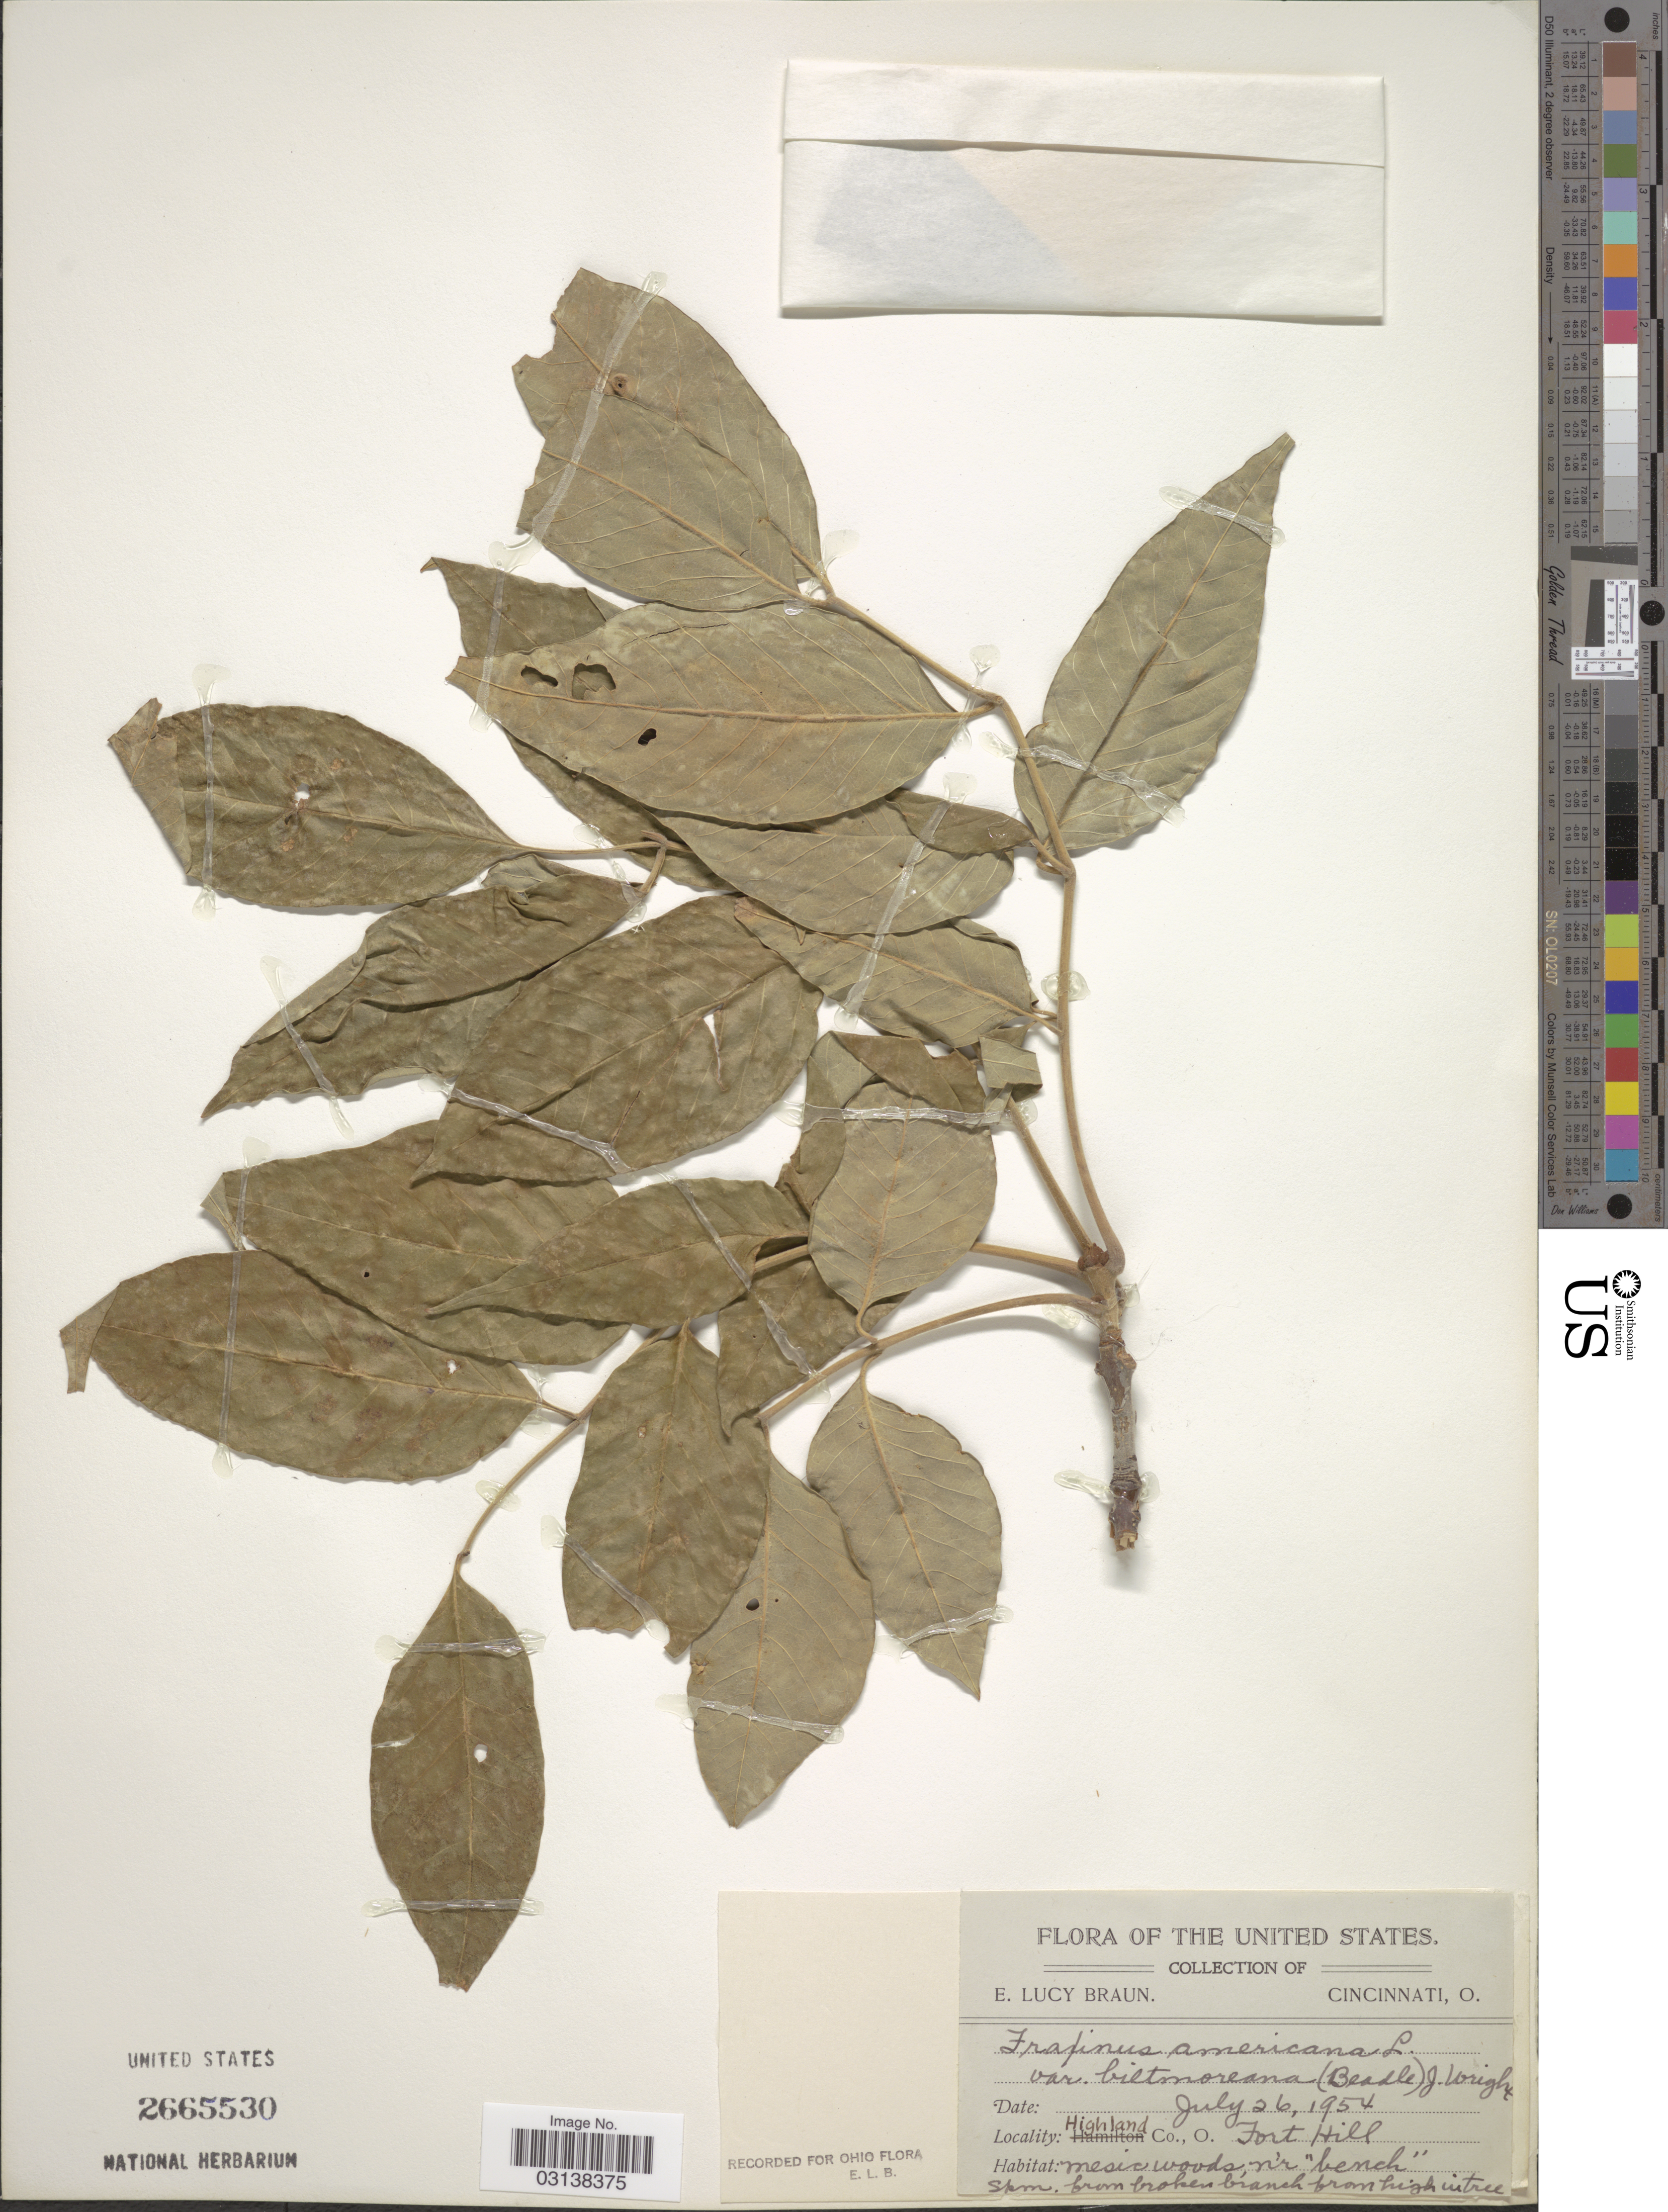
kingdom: Plantae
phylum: Tracheophyta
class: Magnoliopsida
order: Lamiales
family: Oleaceae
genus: Fraxinus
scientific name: Fraxinus americana var. biltmoreana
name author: (Beadle) J.W. Wright ex Fernald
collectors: E. Braun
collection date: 1954-07-26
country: United States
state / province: Ohio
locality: Highland Co., Fort Hill.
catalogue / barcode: US 2665530